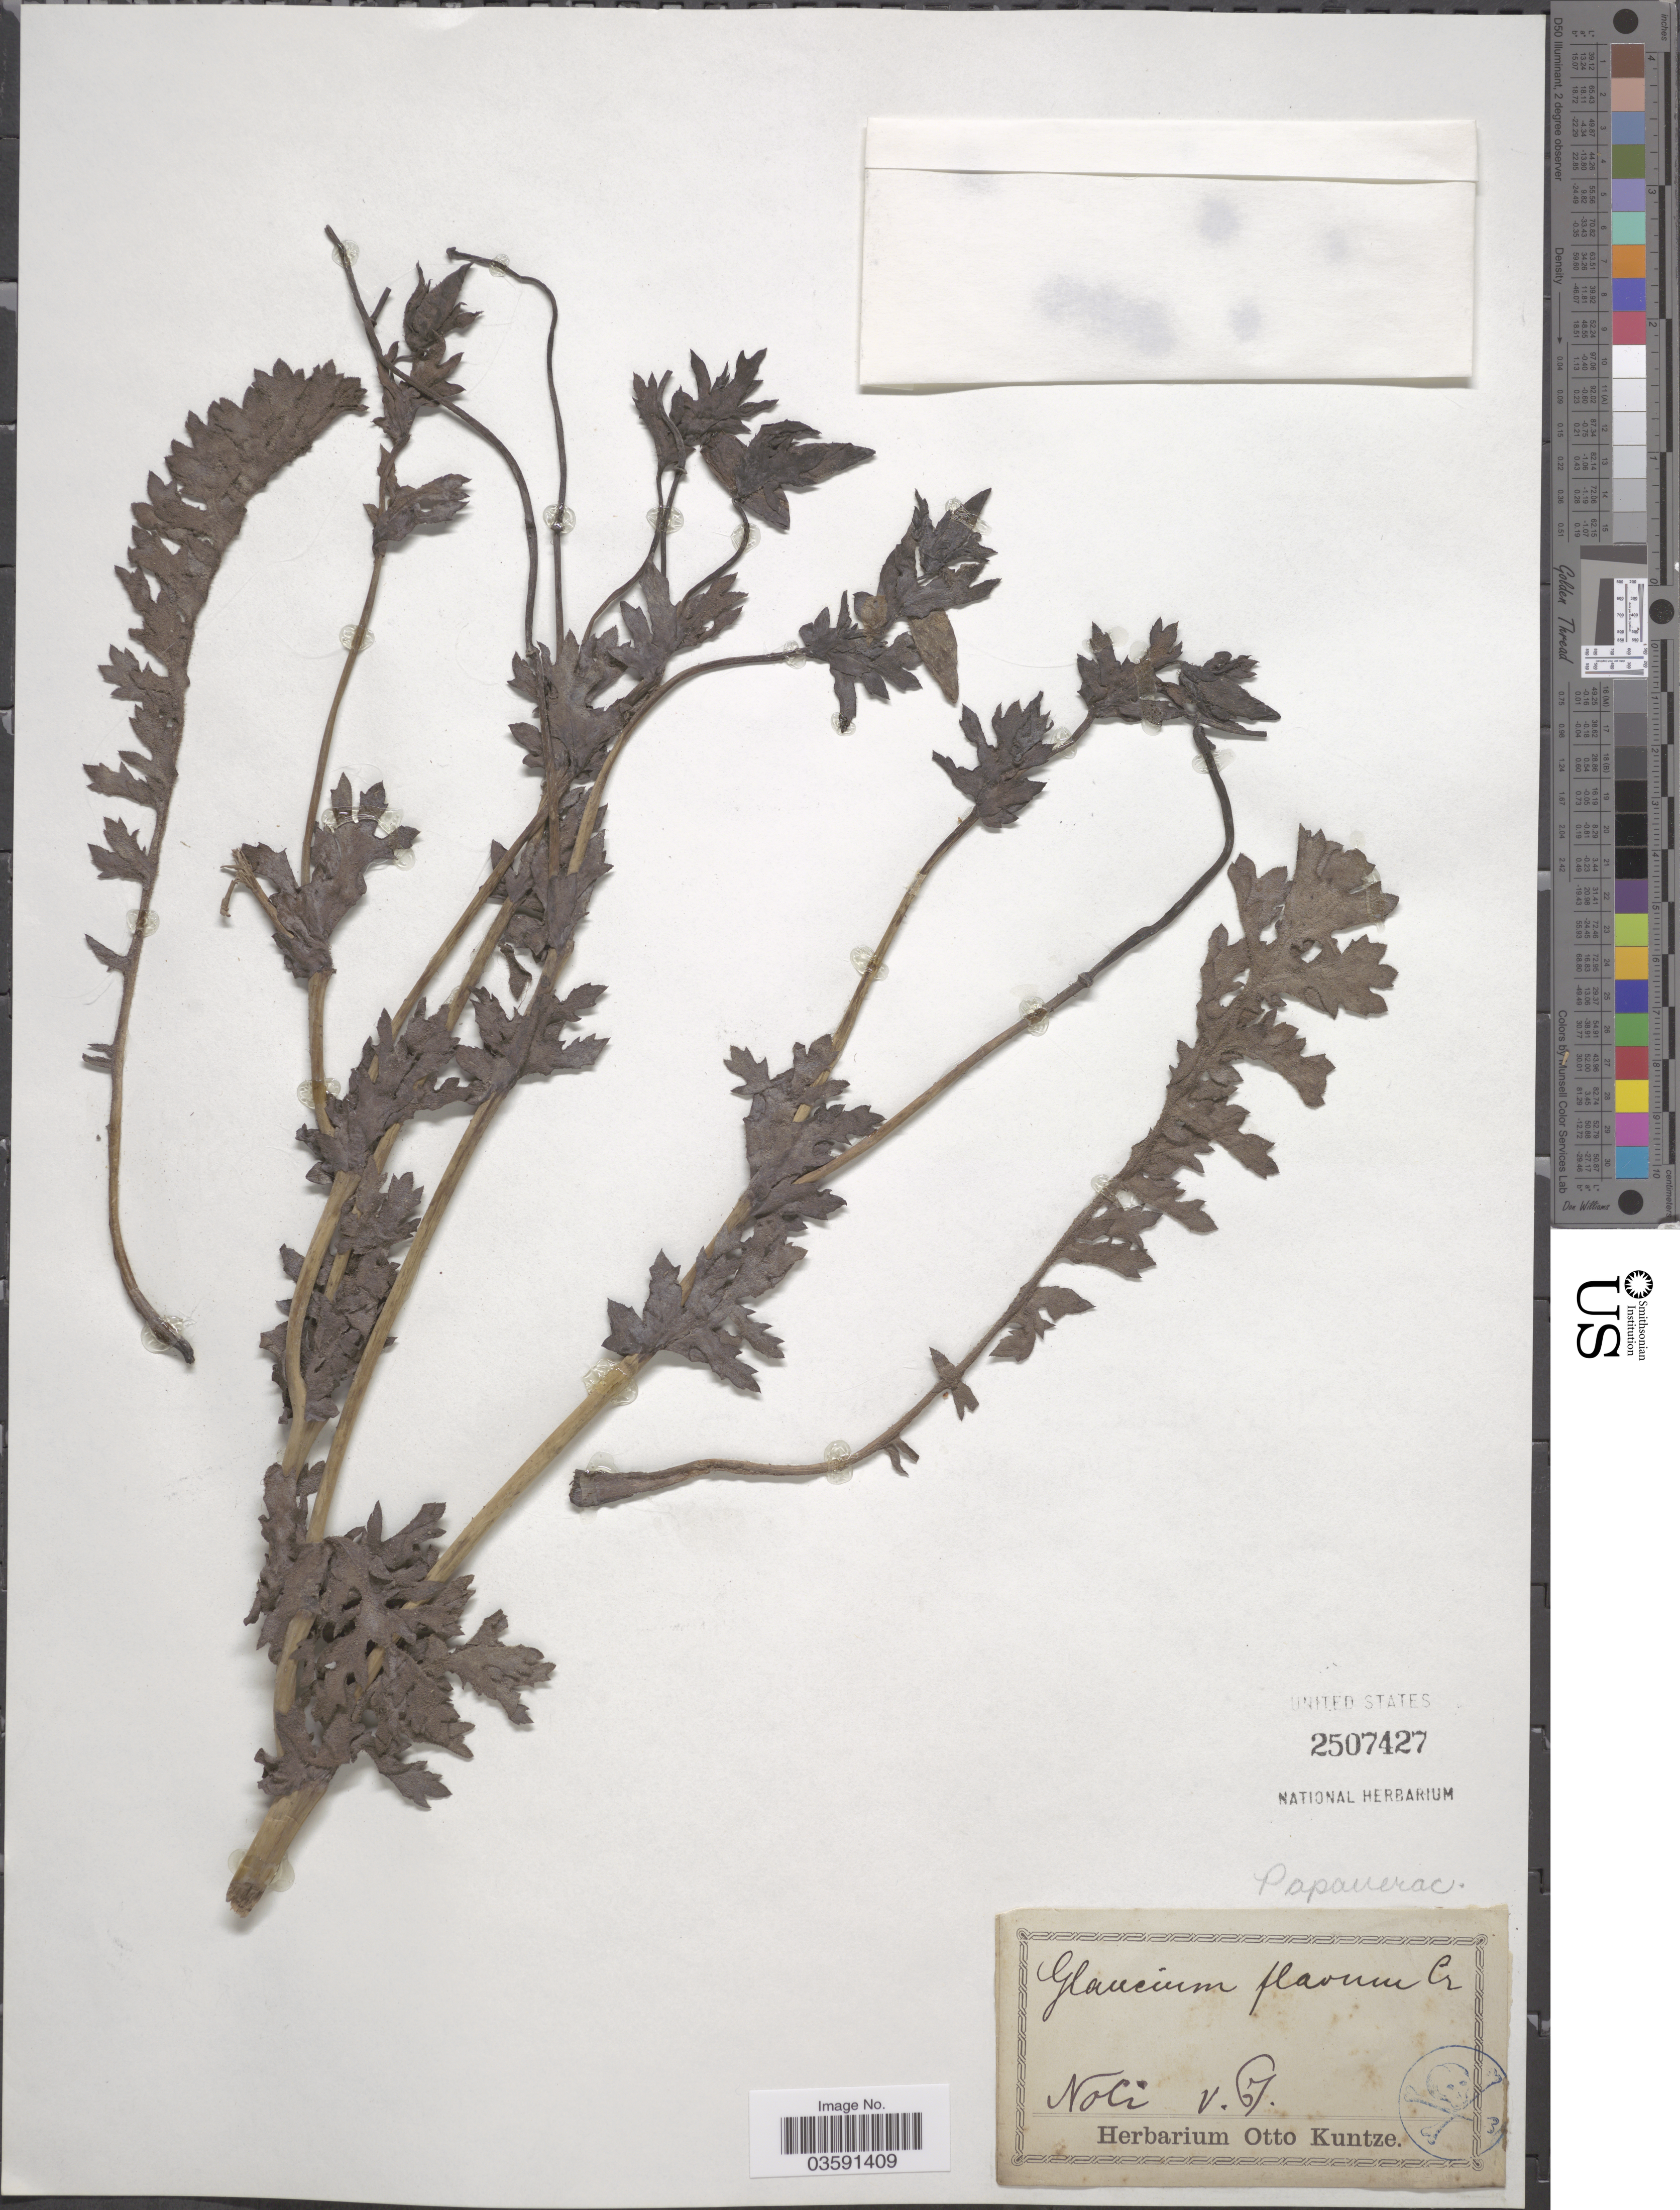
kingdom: Plantae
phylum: Tracheophyta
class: Magnoliopsida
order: Ranunculales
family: Papaveraceae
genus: Glaucium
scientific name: Glaucium flavum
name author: Crantz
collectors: ex herb. Otto Kuntze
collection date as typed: Transcribed d/m/y: /5/67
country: Italy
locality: Noli.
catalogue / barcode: US 2507427